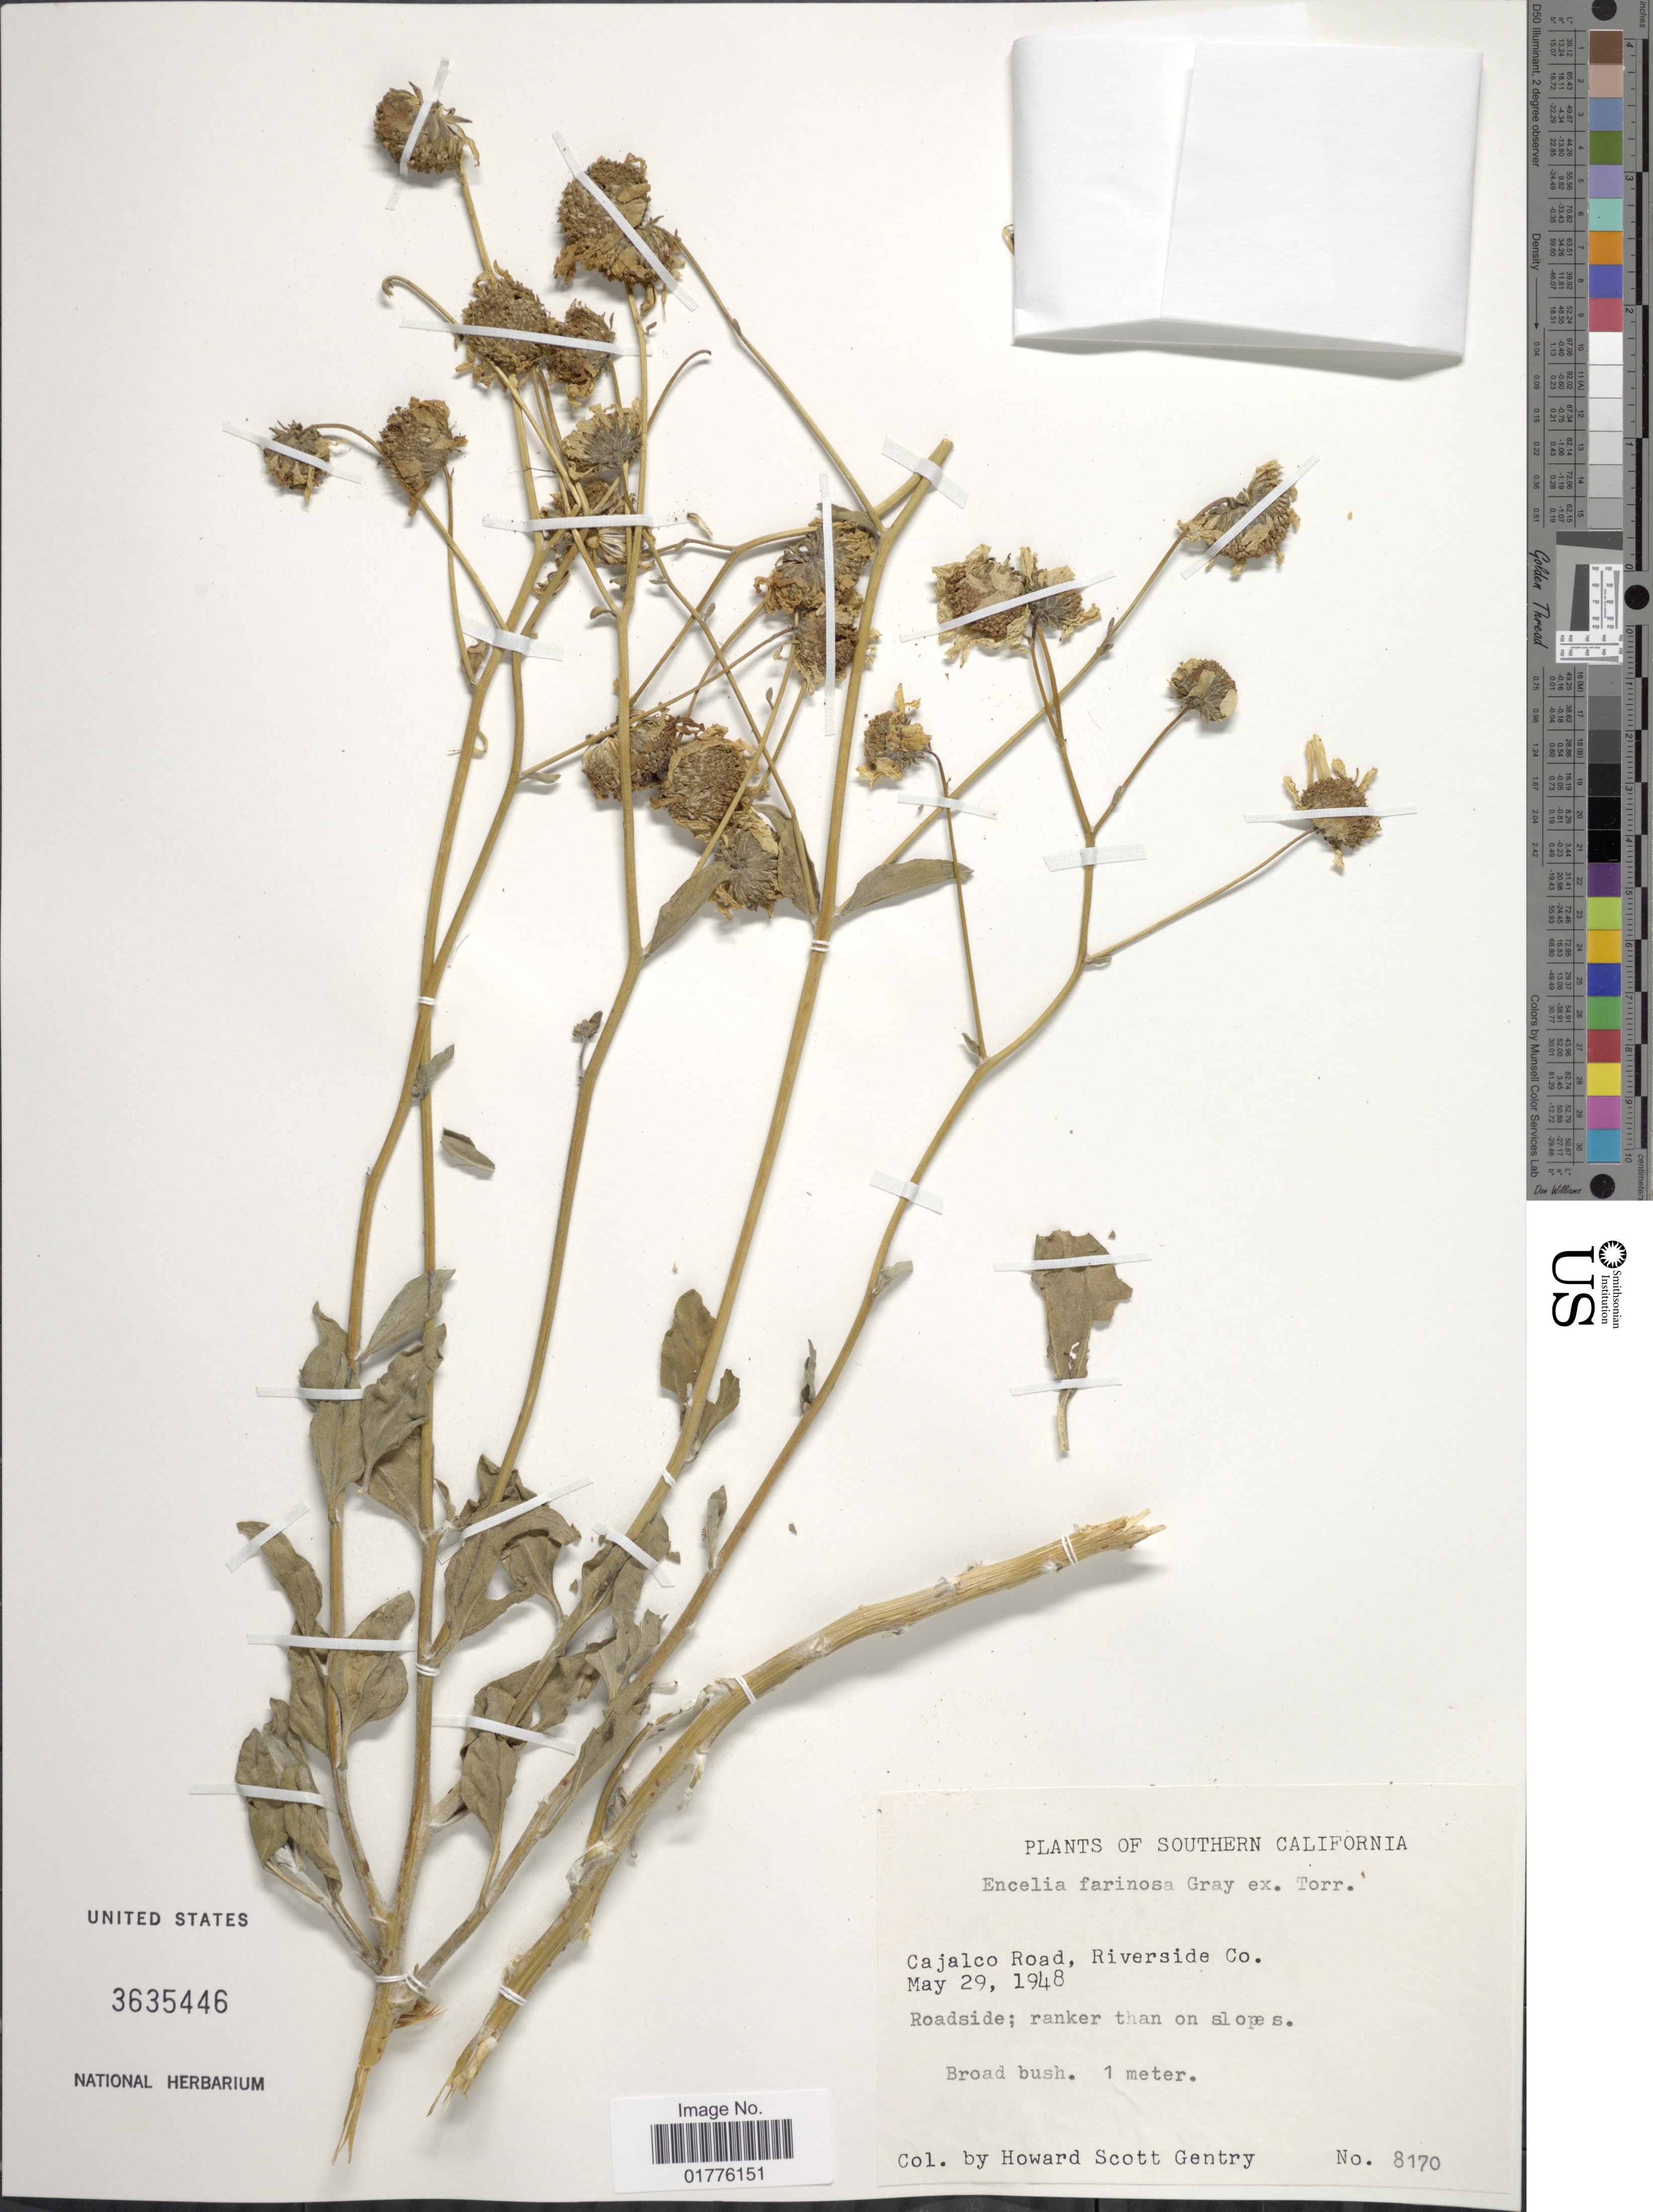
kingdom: Plantae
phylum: Tracheophyta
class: Magnoliopsida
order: Asterales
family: Asteraceae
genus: Encelia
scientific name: Encelia farinosa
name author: A. Gray ex Torr. in Emory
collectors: H. S. Gentry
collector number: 8170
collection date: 1948-05-29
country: United States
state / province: California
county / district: Riverside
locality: Southern California. Cajalco Road, Riverside Co.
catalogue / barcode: US 3635446